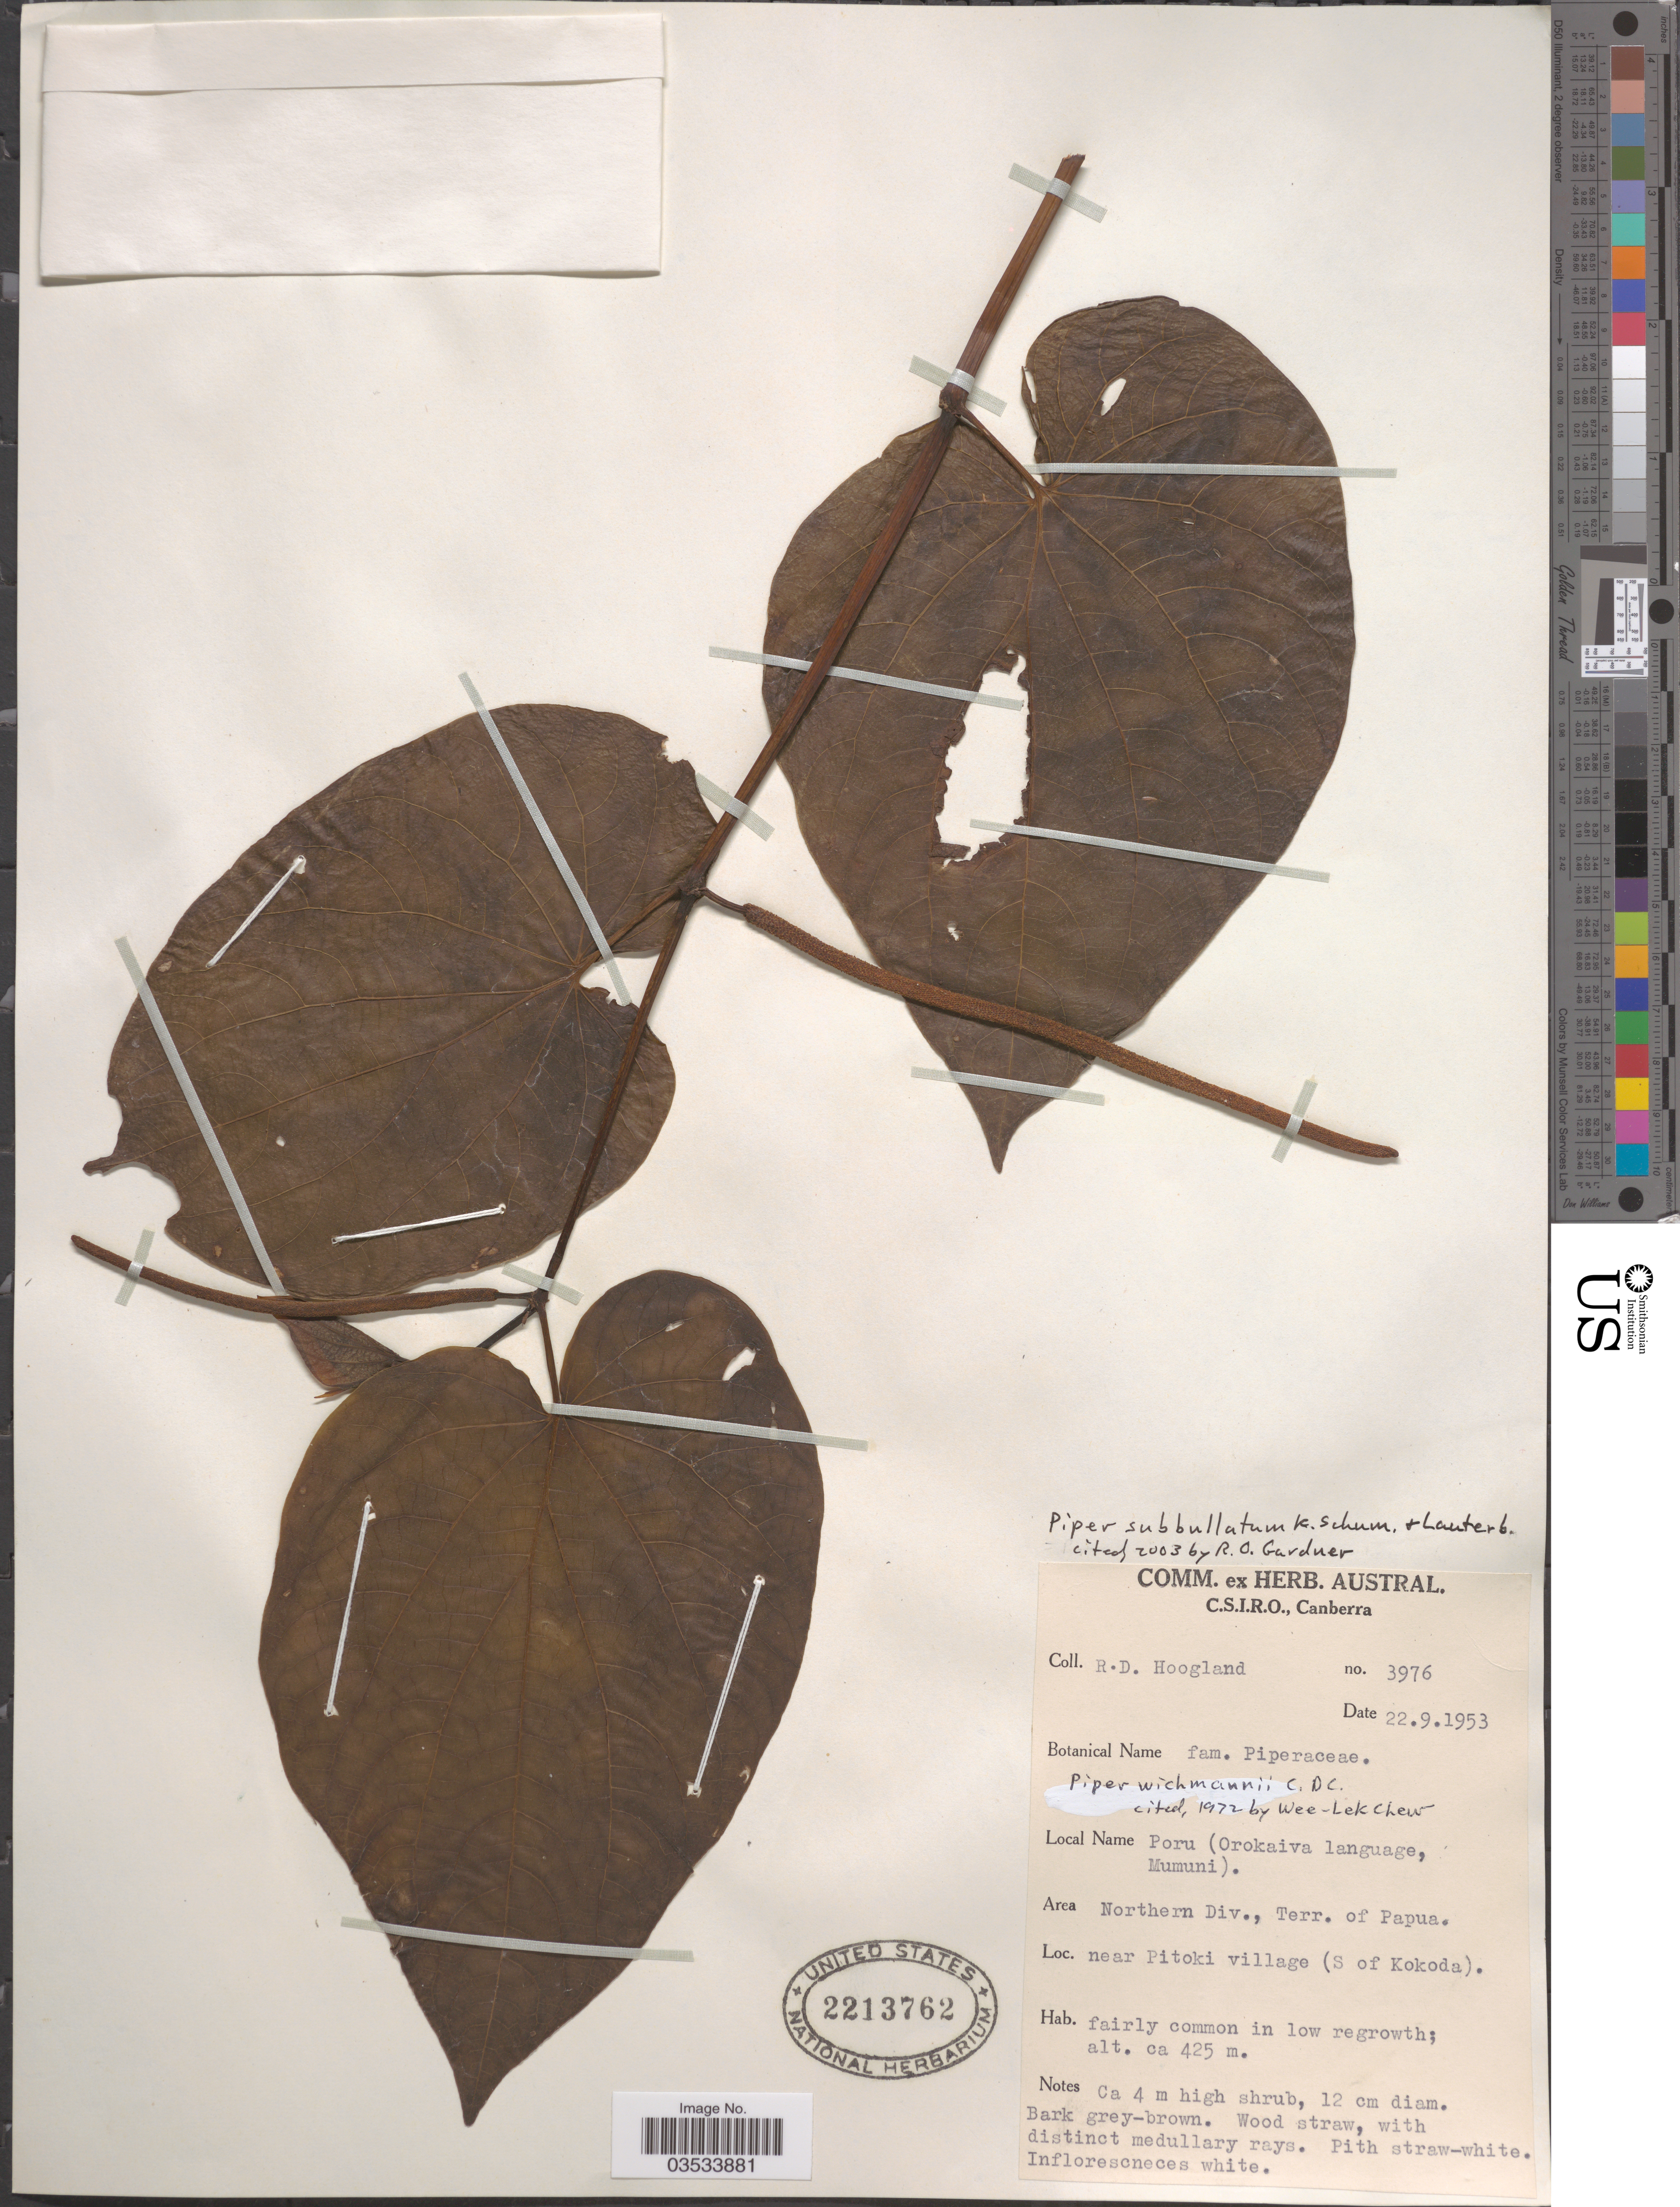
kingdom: Plantae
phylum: Tracheophyta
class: Magnoliopsida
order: Piperales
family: Piperaceae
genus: Piper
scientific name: Piper subbullatum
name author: K. Schum. & Lauterb.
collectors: R. D. Hoogland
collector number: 3976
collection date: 1953-09-22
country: Papua New Guinea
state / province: Northern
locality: Area Northern Div., Terr. of Papua. Near Pitoki village (S of Kokoda).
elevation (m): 425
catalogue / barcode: US 2213762